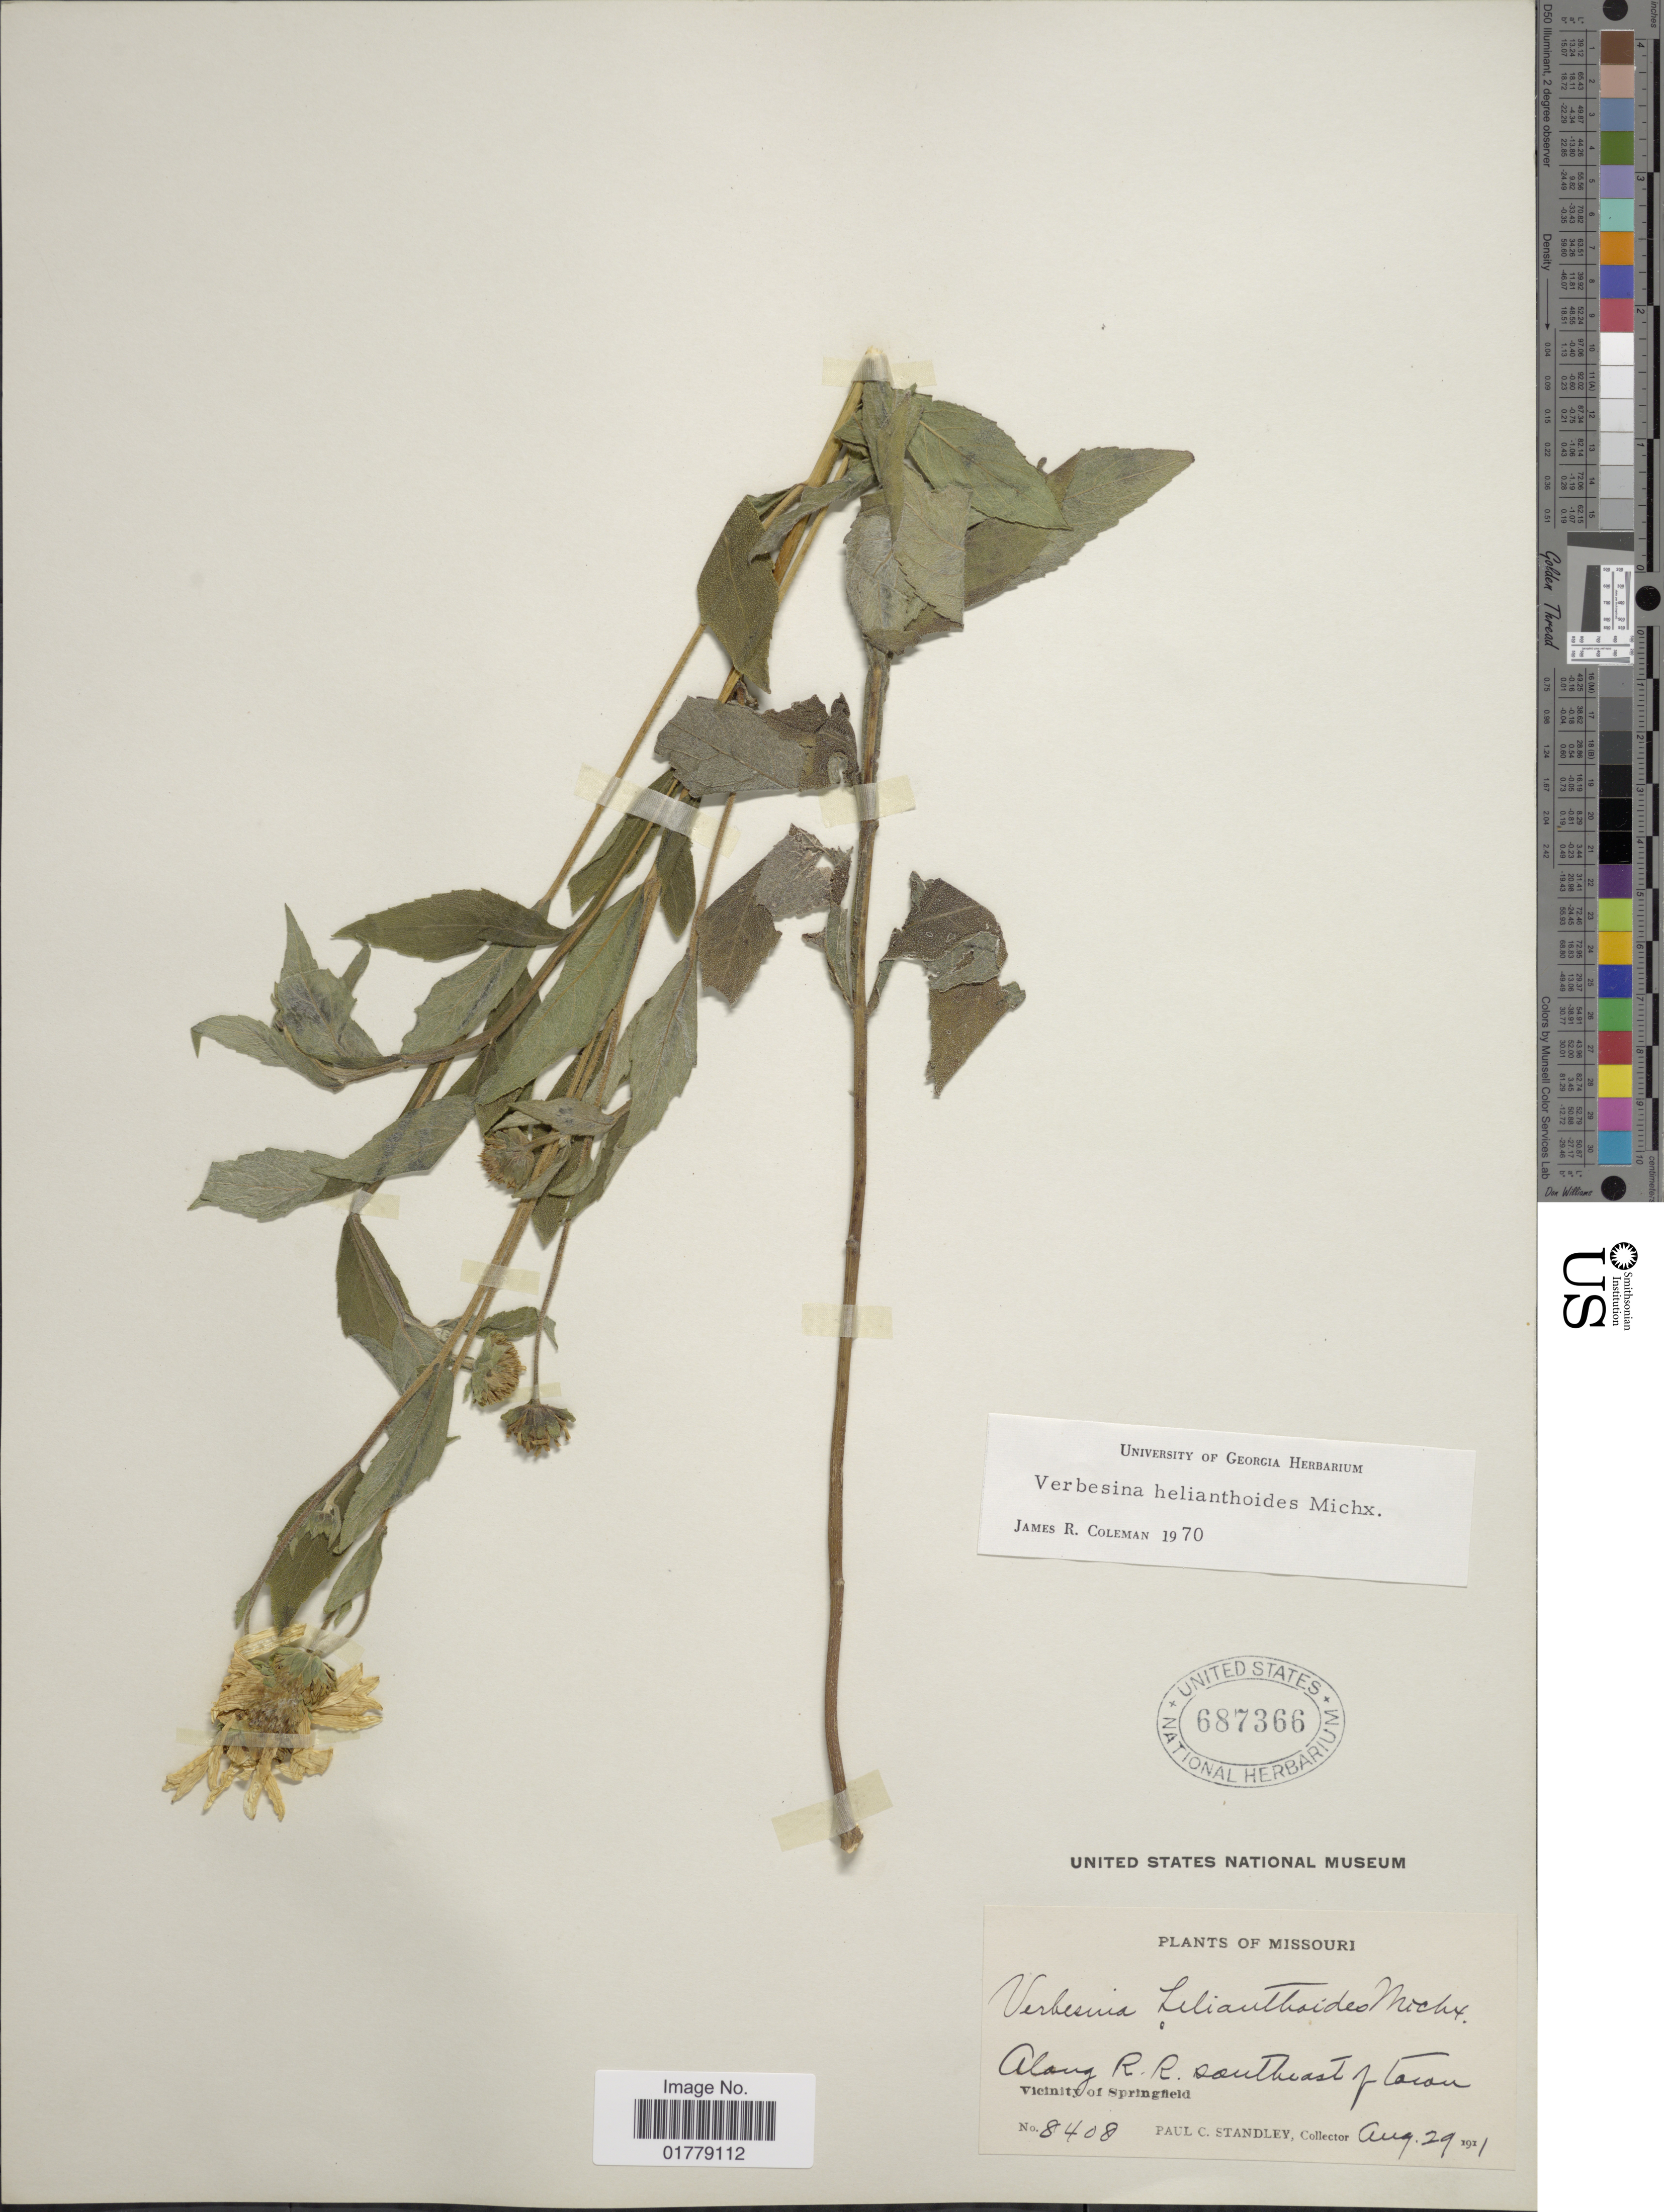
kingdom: Plantae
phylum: Tracheophyta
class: Magnoliopsida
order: Asterales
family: Asteraceae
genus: Verbesina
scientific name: Verbesina helianthoides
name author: Hook. & Arn. in Hook.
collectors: P. C. Standley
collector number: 8408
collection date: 1911-08-29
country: United States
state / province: Missouri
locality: Along R.R. southeast of town. Vicinity of Springfield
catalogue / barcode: US 687366